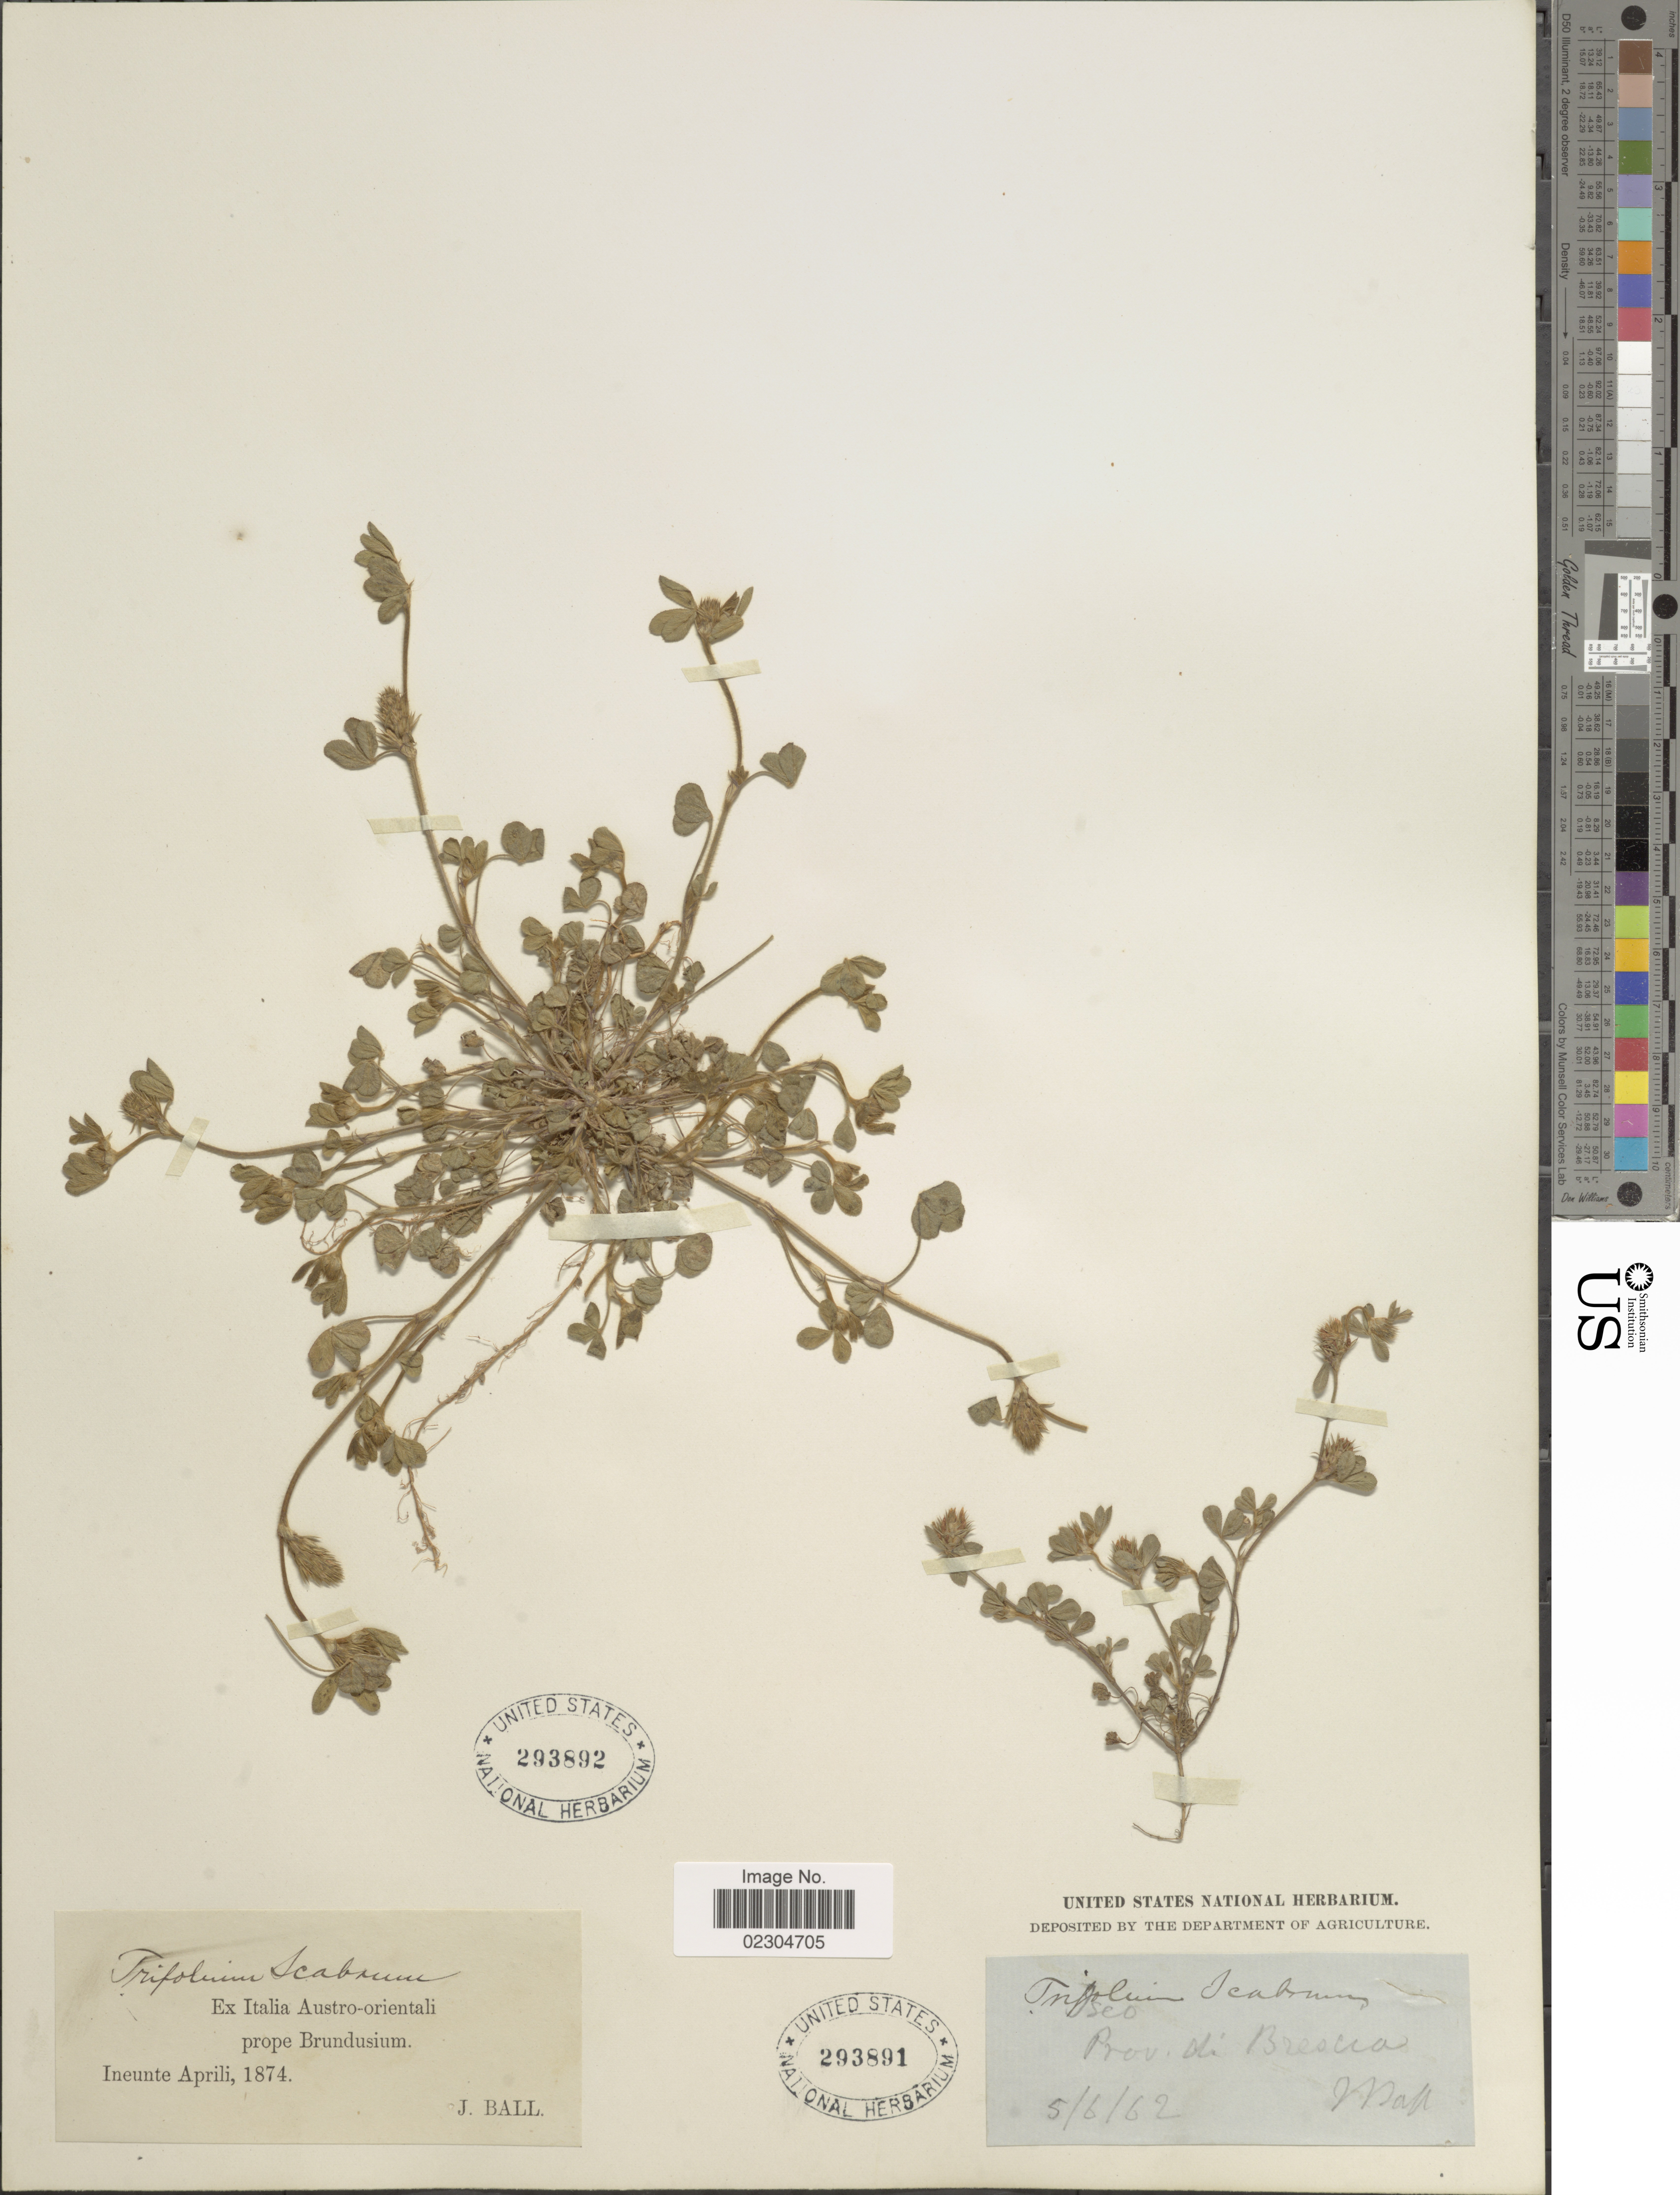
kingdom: Plantae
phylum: Tracheophyta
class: Magnoliopsida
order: Fabales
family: Fabaceae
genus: Trifolium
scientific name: Trifolium scabrum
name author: L.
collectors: J. Ball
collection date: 1874-04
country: Italy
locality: Austro-orientali prope Brundusium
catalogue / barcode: US 293892-2